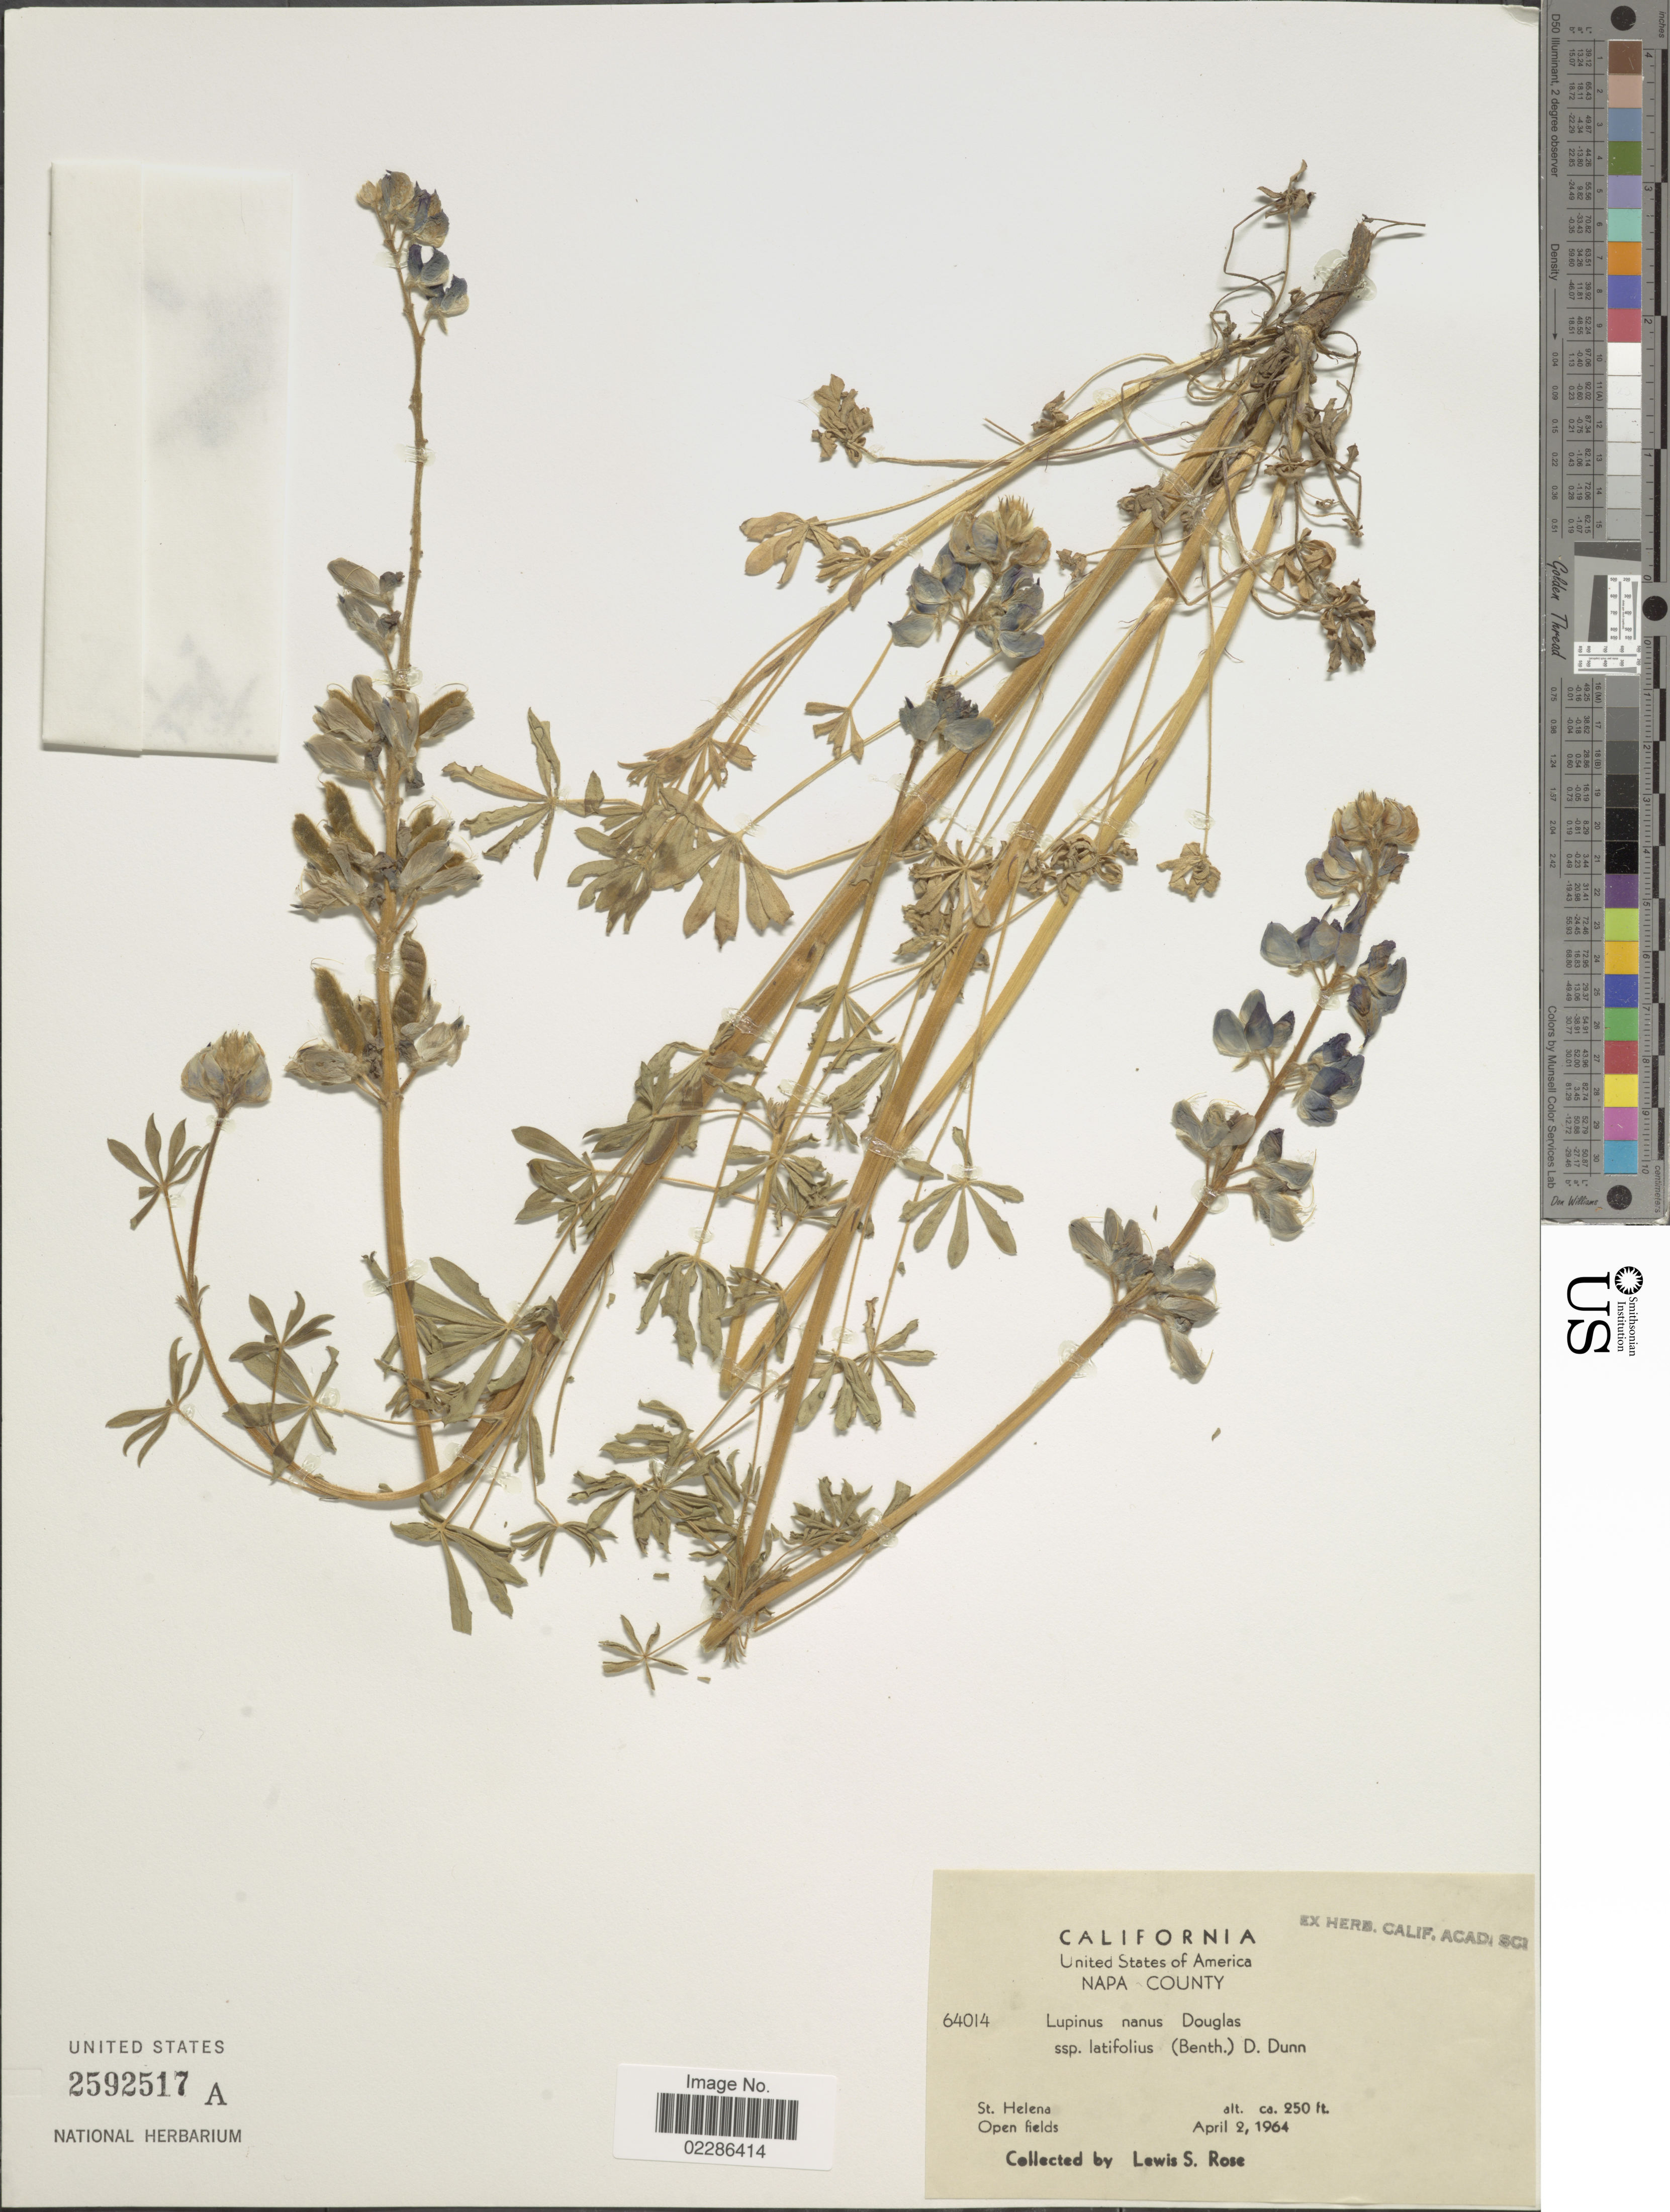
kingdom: Plantae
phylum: Tracheophyta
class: Magnoliopsida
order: Fabales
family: Fabaceae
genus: Lupinus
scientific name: Lupinus nanus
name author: Douglas ex Benth.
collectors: L. S. Rose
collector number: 64014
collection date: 1964-04-02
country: United States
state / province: California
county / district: Napa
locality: Napa County, St. Helena, Open fields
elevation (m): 76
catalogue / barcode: US 2592517A